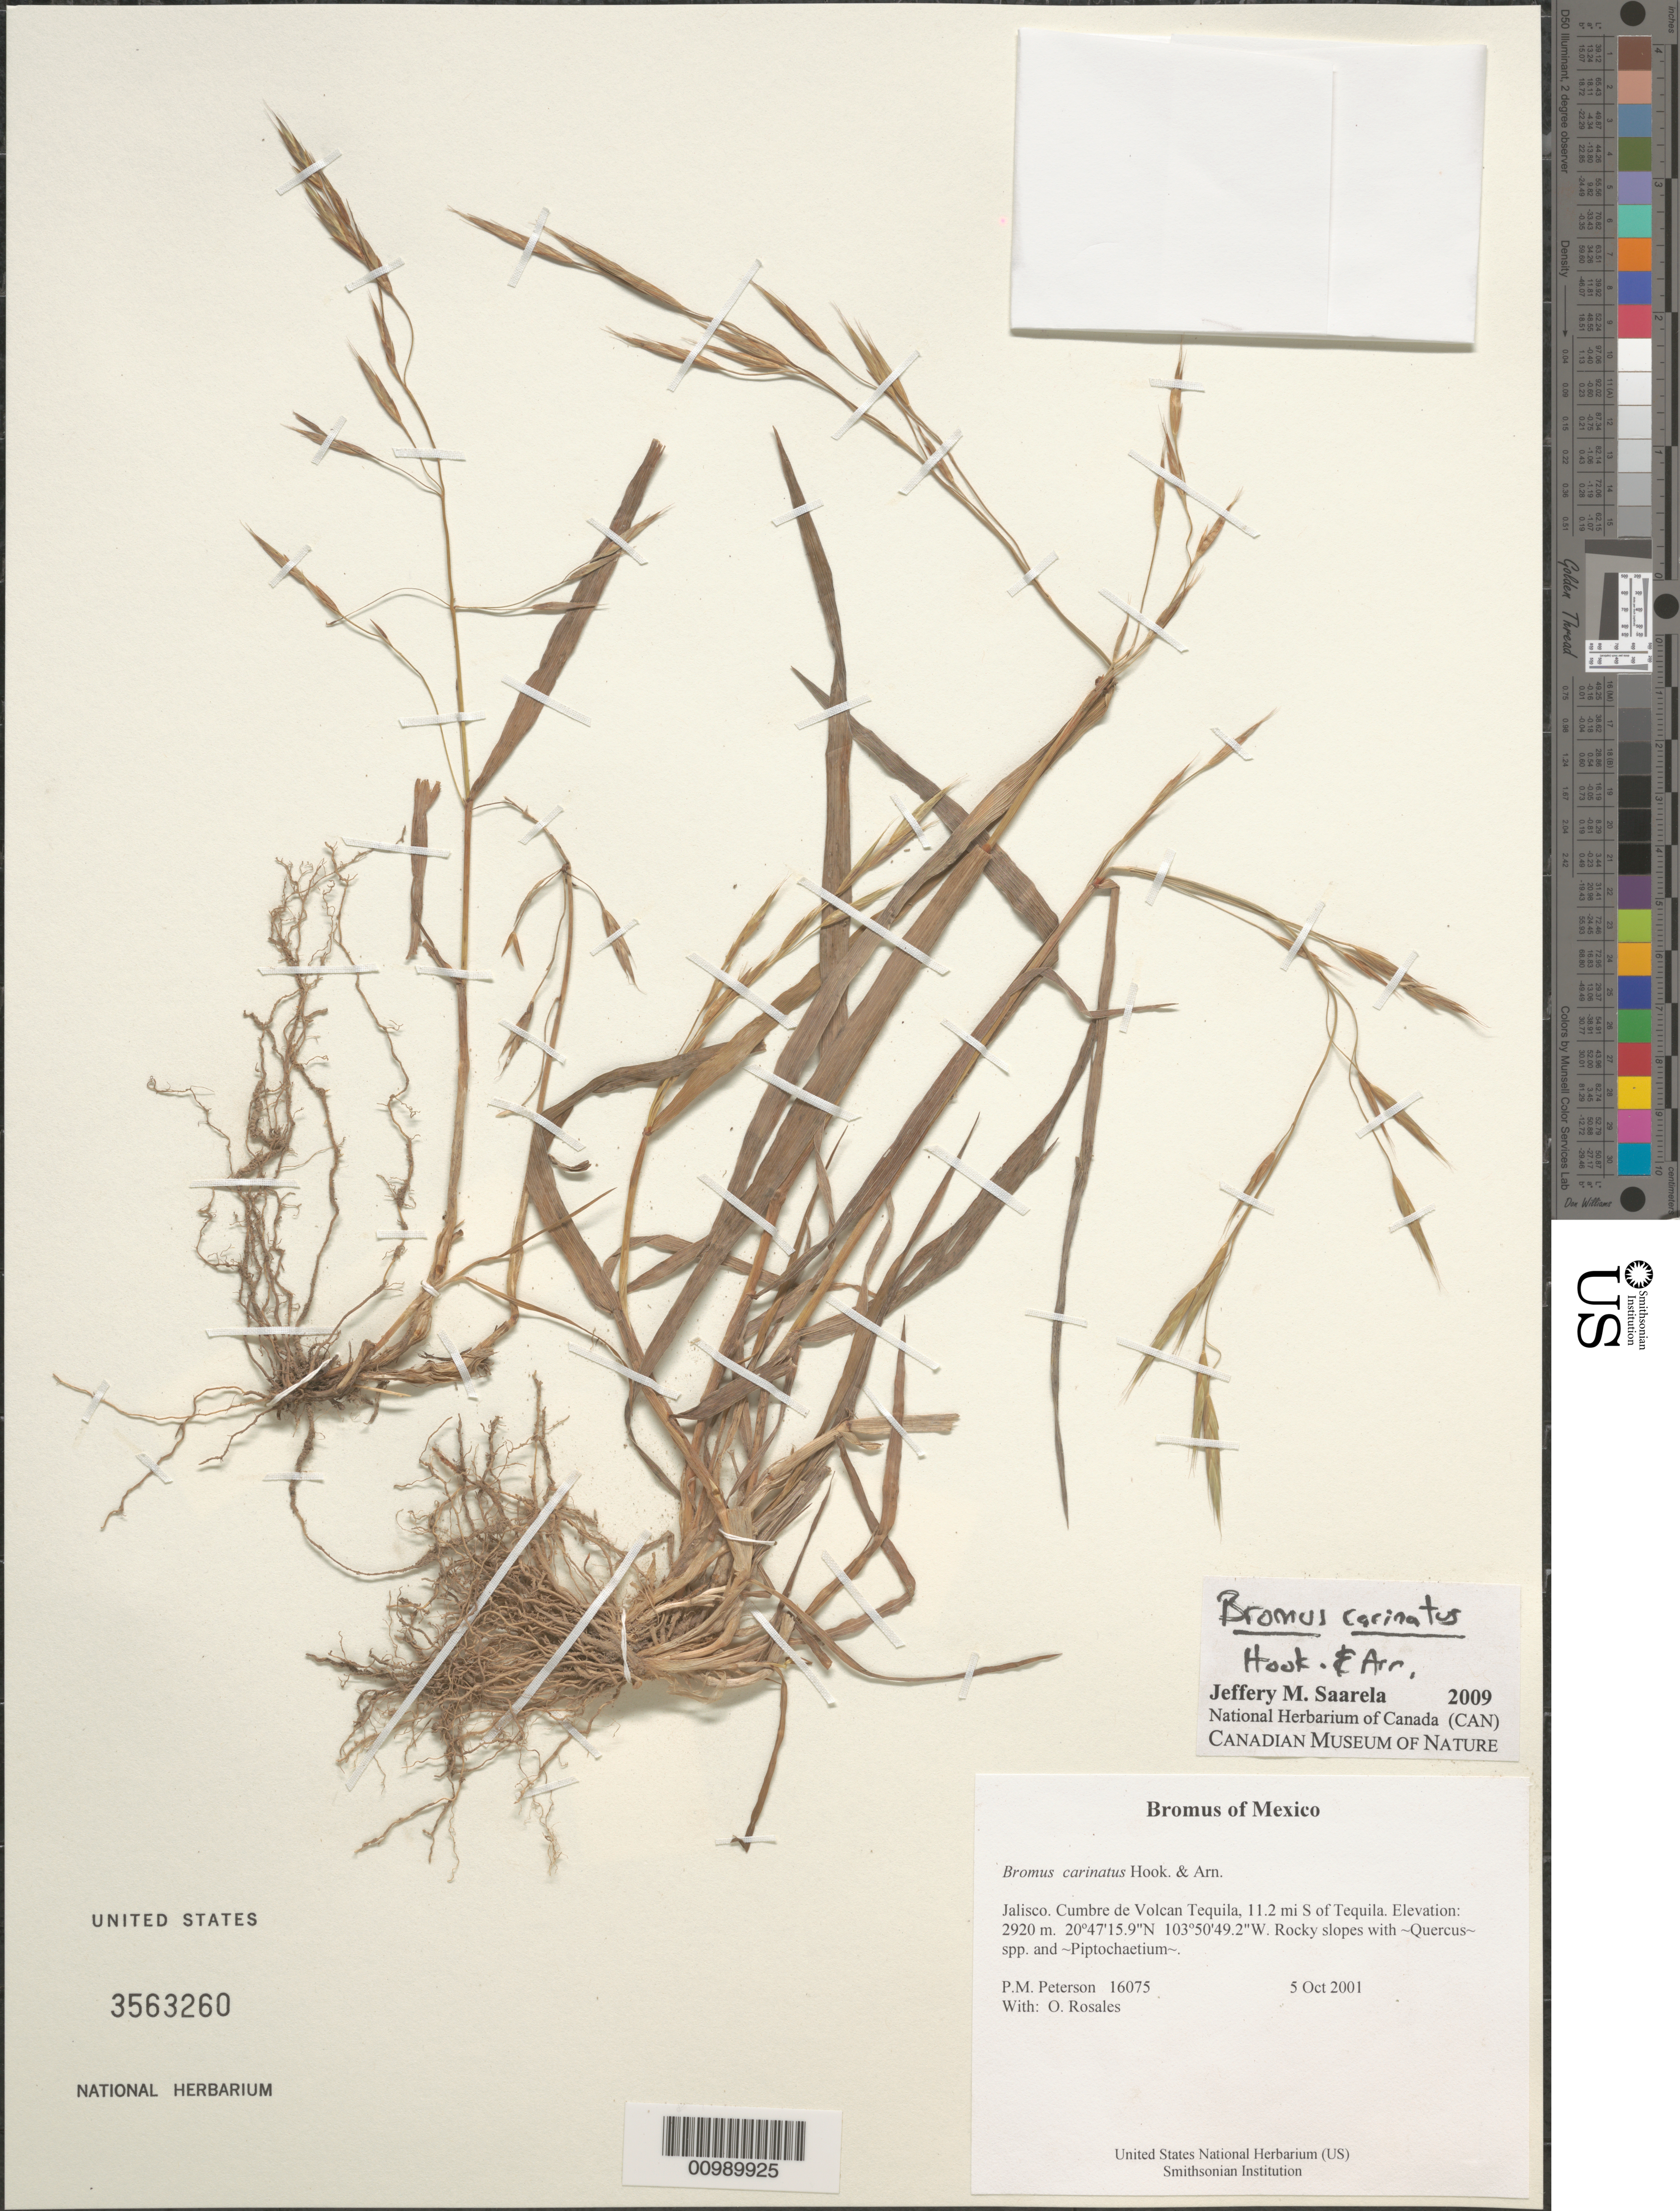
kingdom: Plantae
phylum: Tracheophyta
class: Liliopsida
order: Poales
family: Poaceae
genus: Bromus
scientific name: Bromus carinatus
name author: Hook. & Arn.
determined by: Saarela, J. M., (CAN), Canadian Museum of Nature (CANADA)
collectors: P. M. Peterson & O. Rosales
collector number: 16075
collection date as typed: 05 Oct 2001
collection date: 2001-10-05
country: Mexico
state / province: Jalisco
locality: Cumbre de Volcan Tequila, 11.2 mi S of Tequila.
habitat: Rocky slopes with ~Quercus~ spp. and ~Piptochaetium~.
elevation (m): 2920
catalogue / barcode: US 3563260